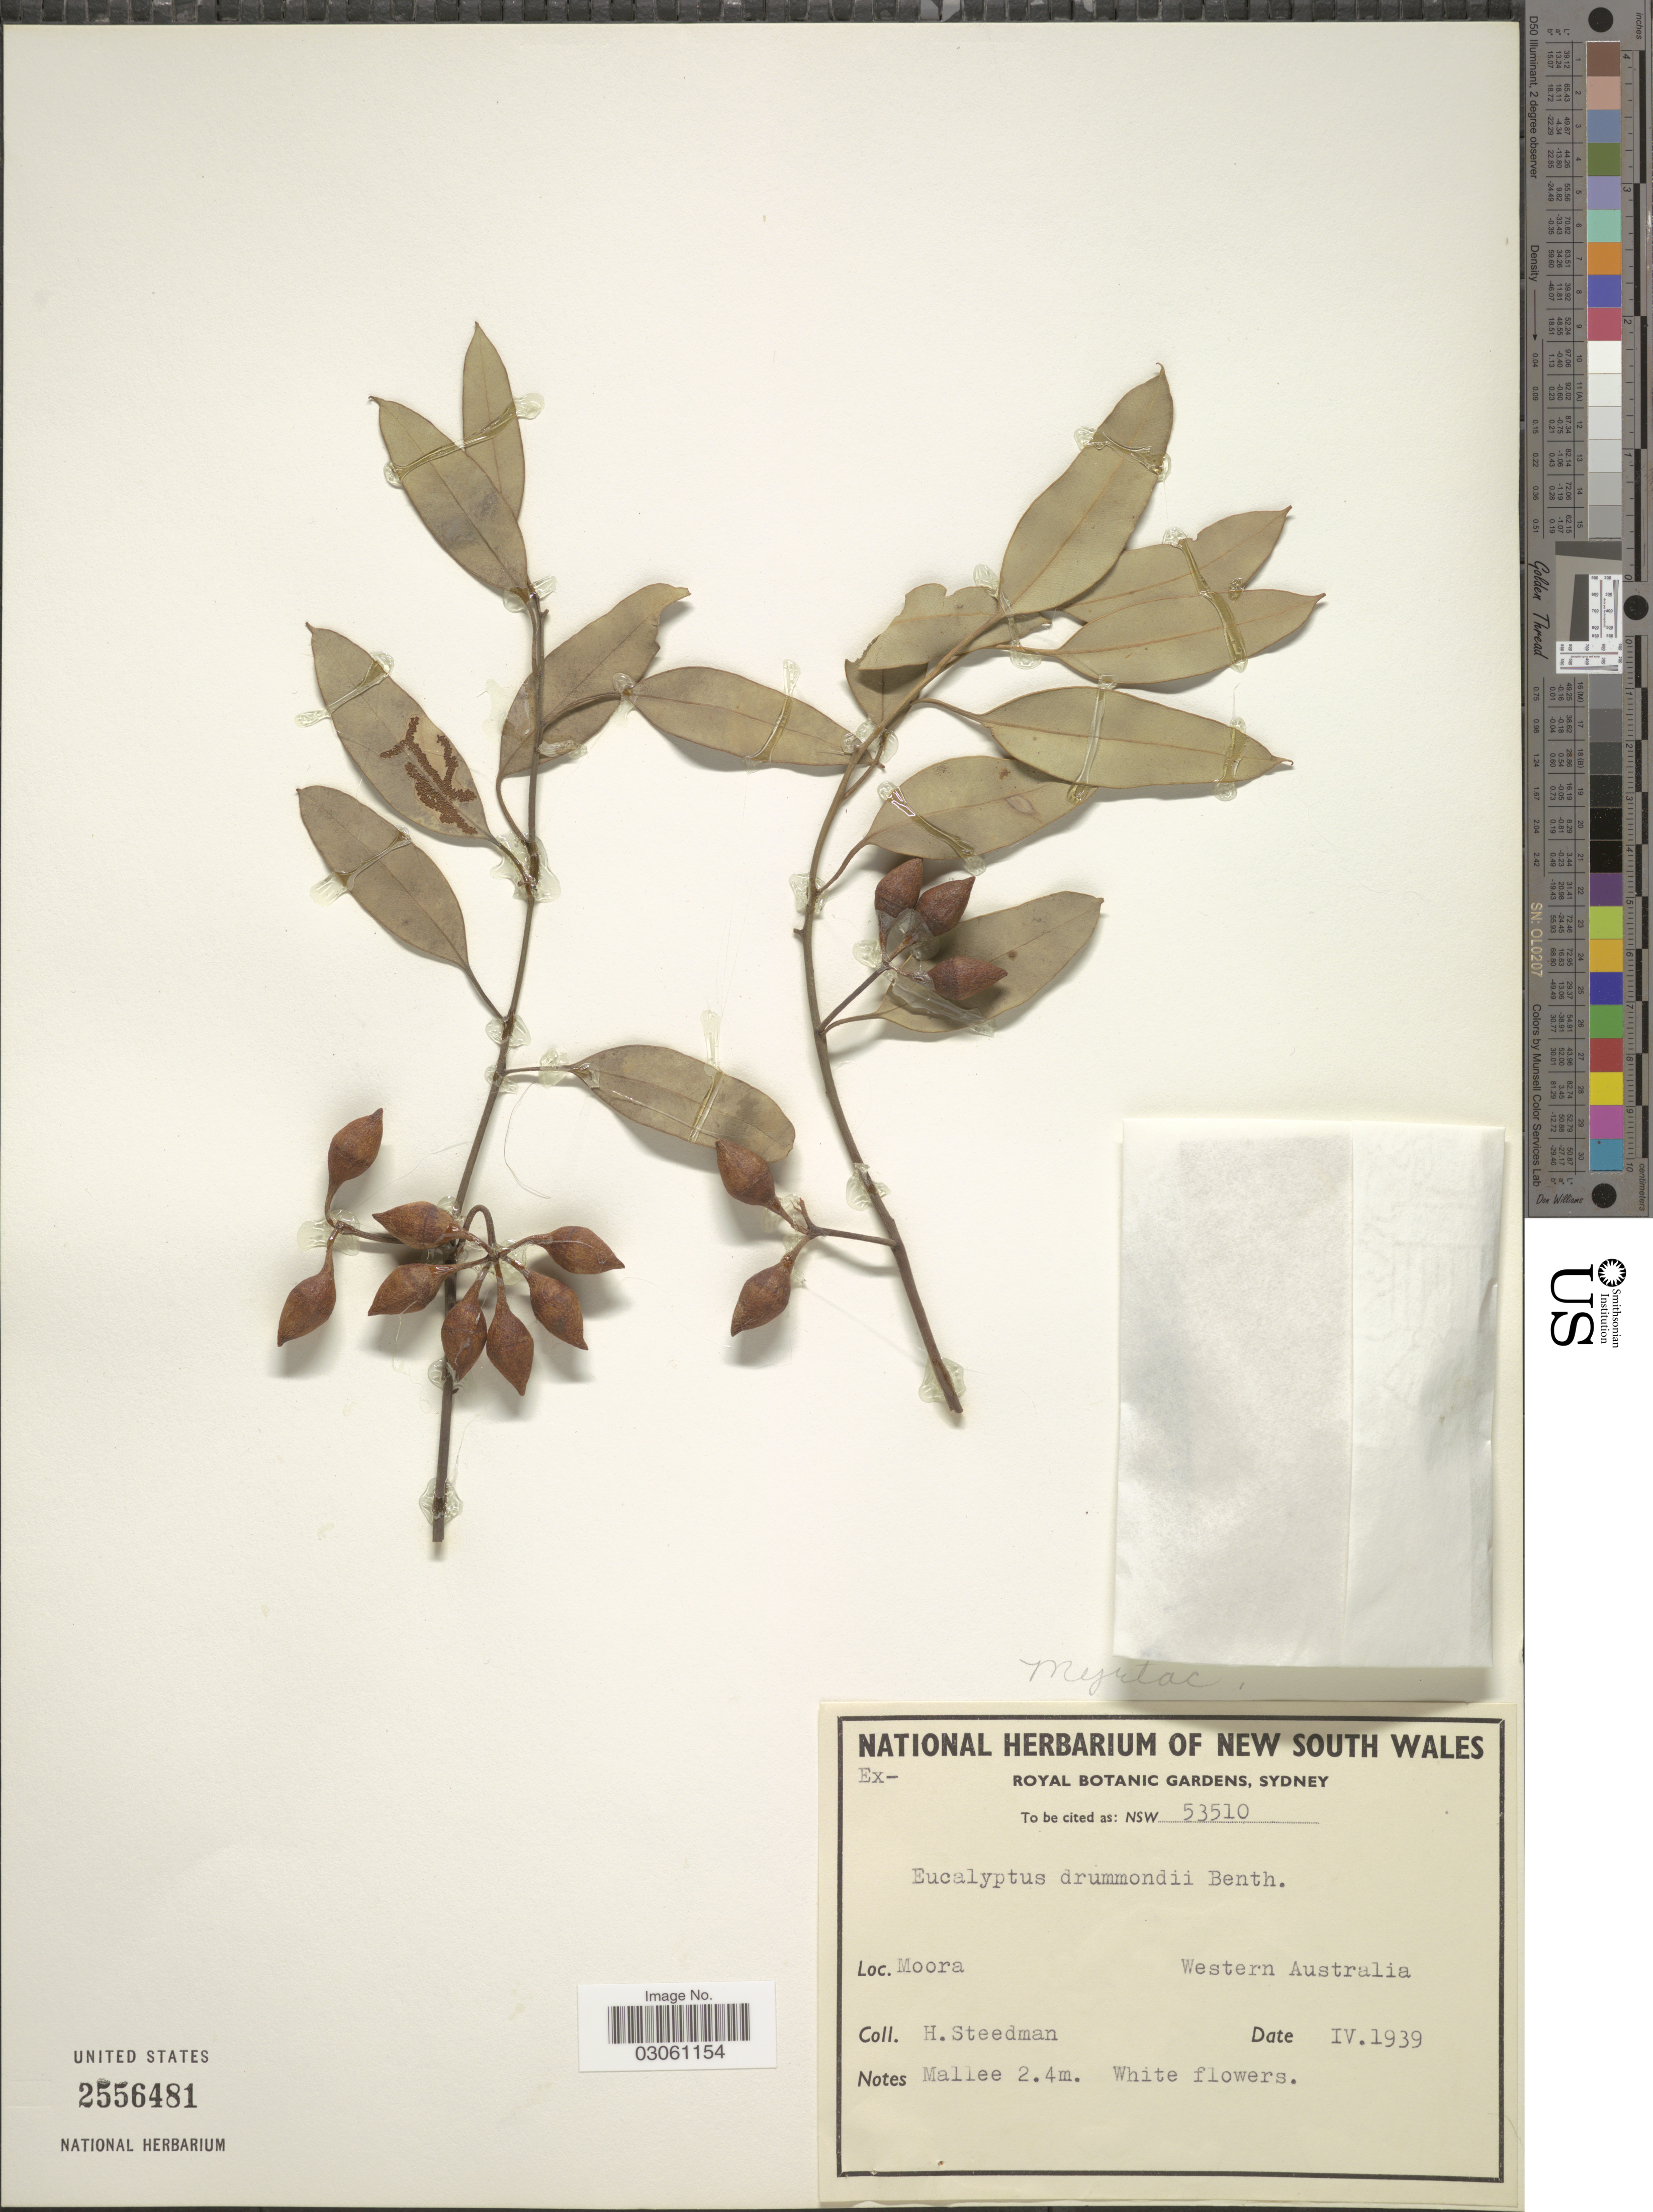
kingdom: Plantae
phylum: Tracheophyta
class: Magnoliopsida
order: Myrtales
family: Myrtaceae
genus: Eucalyptus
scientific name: Eucalyptus drummondii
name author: Benth.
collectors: H. Steedman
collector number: NSW53510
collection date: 1939-04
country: Australia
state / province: Western Australia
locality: Moora.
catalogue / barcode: US 2556481